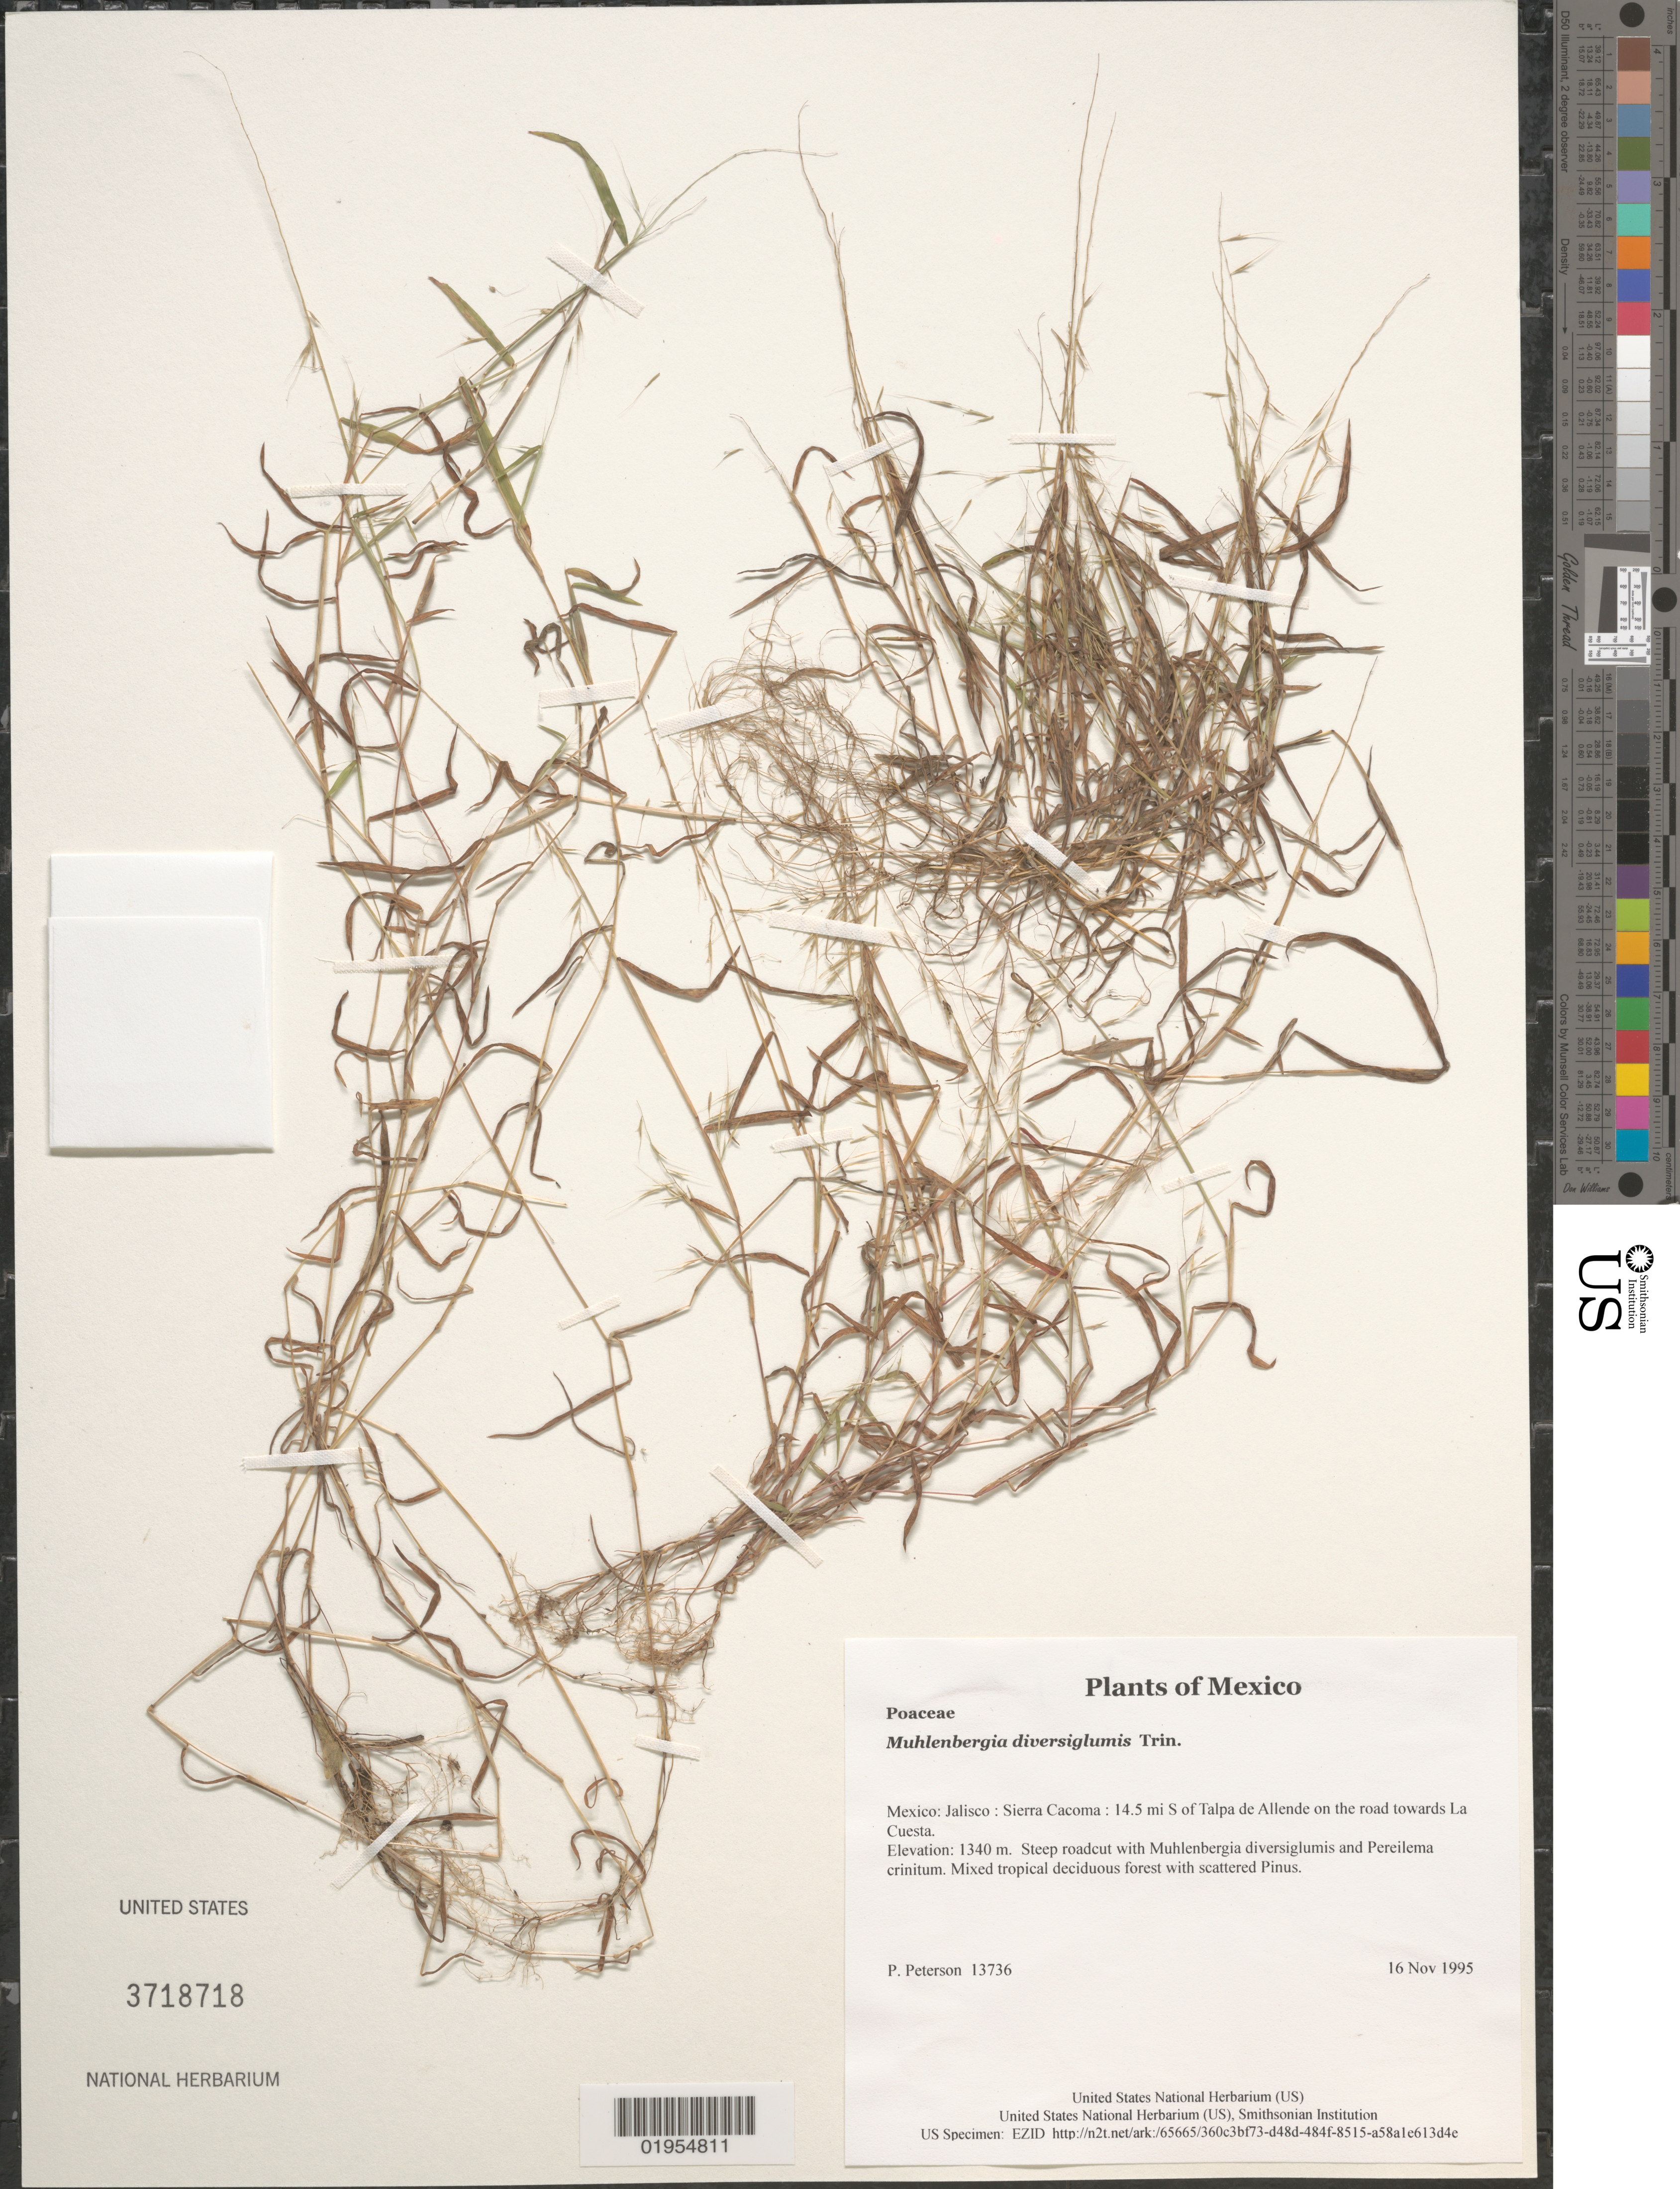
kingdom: Plantae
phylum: Tracheophyta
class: Liliopsida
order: Poales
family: Poaceae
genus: Muhlenbergia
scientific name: Muhlenbergia diversiglumis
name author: Trin.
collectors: P. M. Peterson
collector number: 13736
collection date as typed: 16 Nov 1995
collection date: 1995-11-16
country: Mexico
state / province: Jalisco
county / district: Sierra Cacoma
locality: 14.5 mi S of Talpa de Allende on the road towards La Cuesta.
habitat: Steep roadcut with Muhlenbergia diversiglumis and Pereilema crinitum. Mixed tropical deciduous forest with scattered Pinus.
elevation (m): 1340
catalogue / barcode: US 3718718